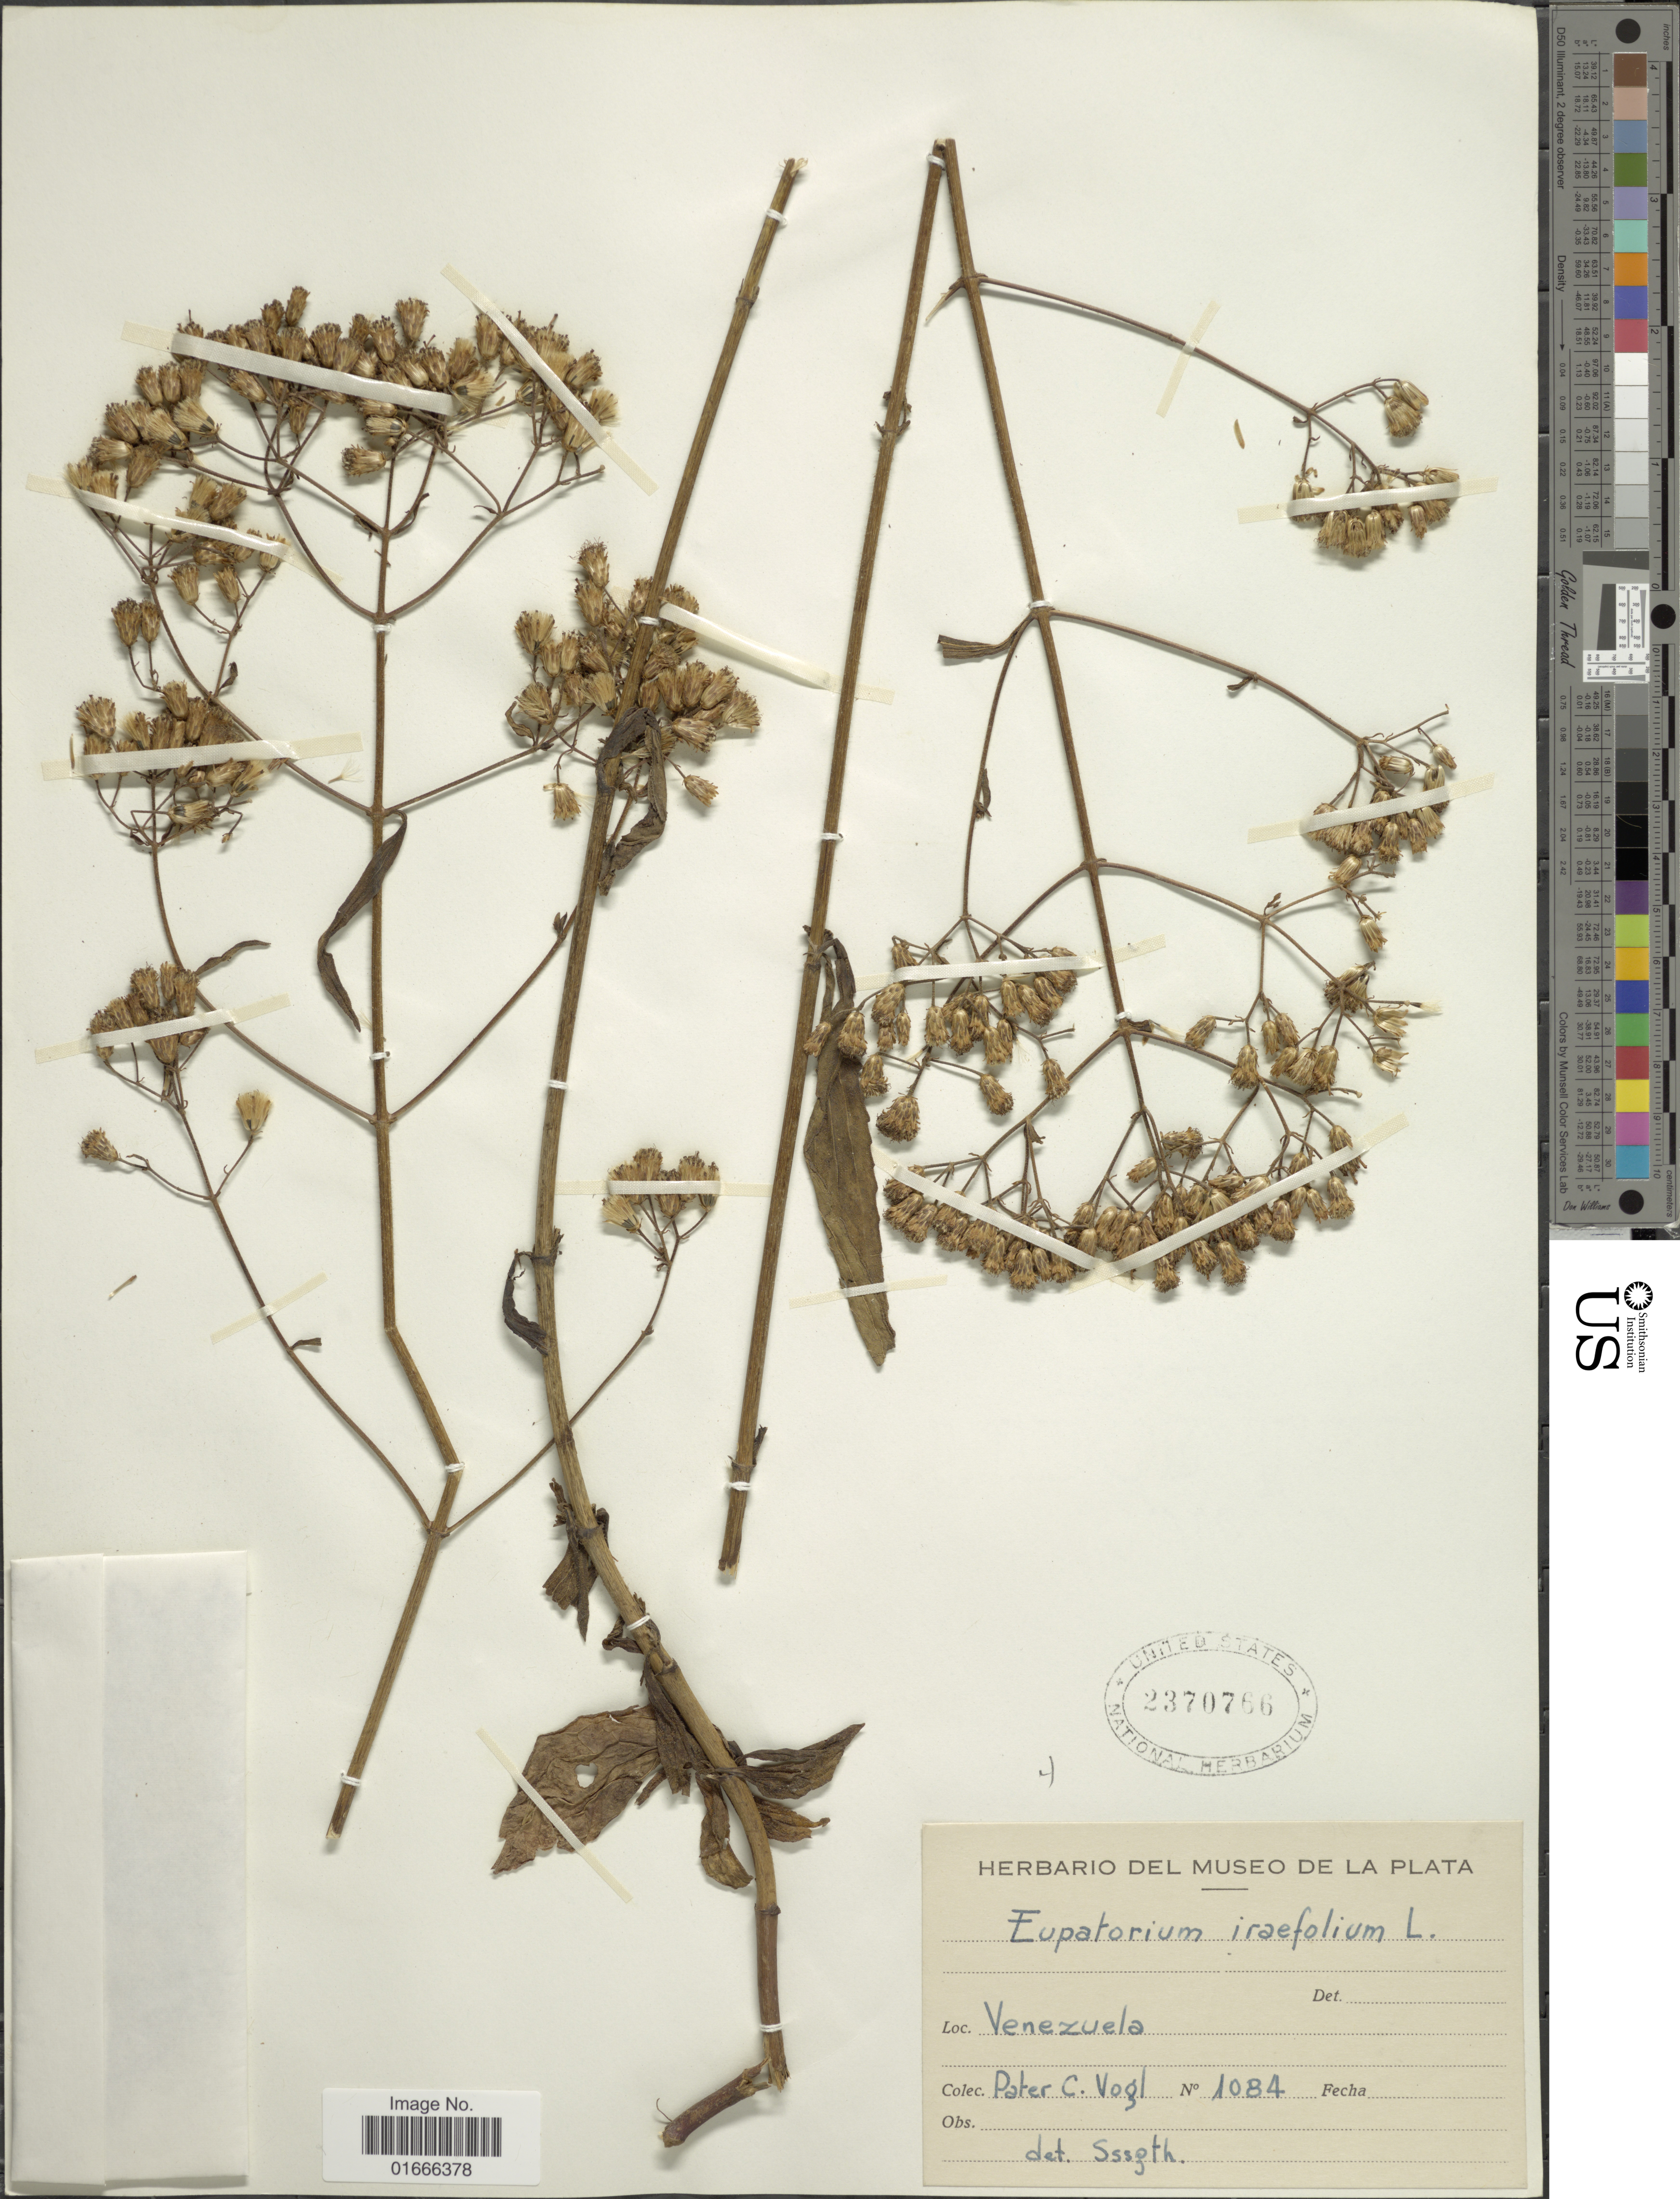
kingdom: Plantae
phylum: Tracheophyta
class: Magnoliopsida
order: Asterales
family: Asteraceae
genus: Chromolaena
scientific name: Chromolaena ivaefolia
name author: (L.) R.M. King & H. Rob.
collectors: P. C. Vogl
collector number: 1084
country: Venezuela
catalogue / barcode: US 2370766